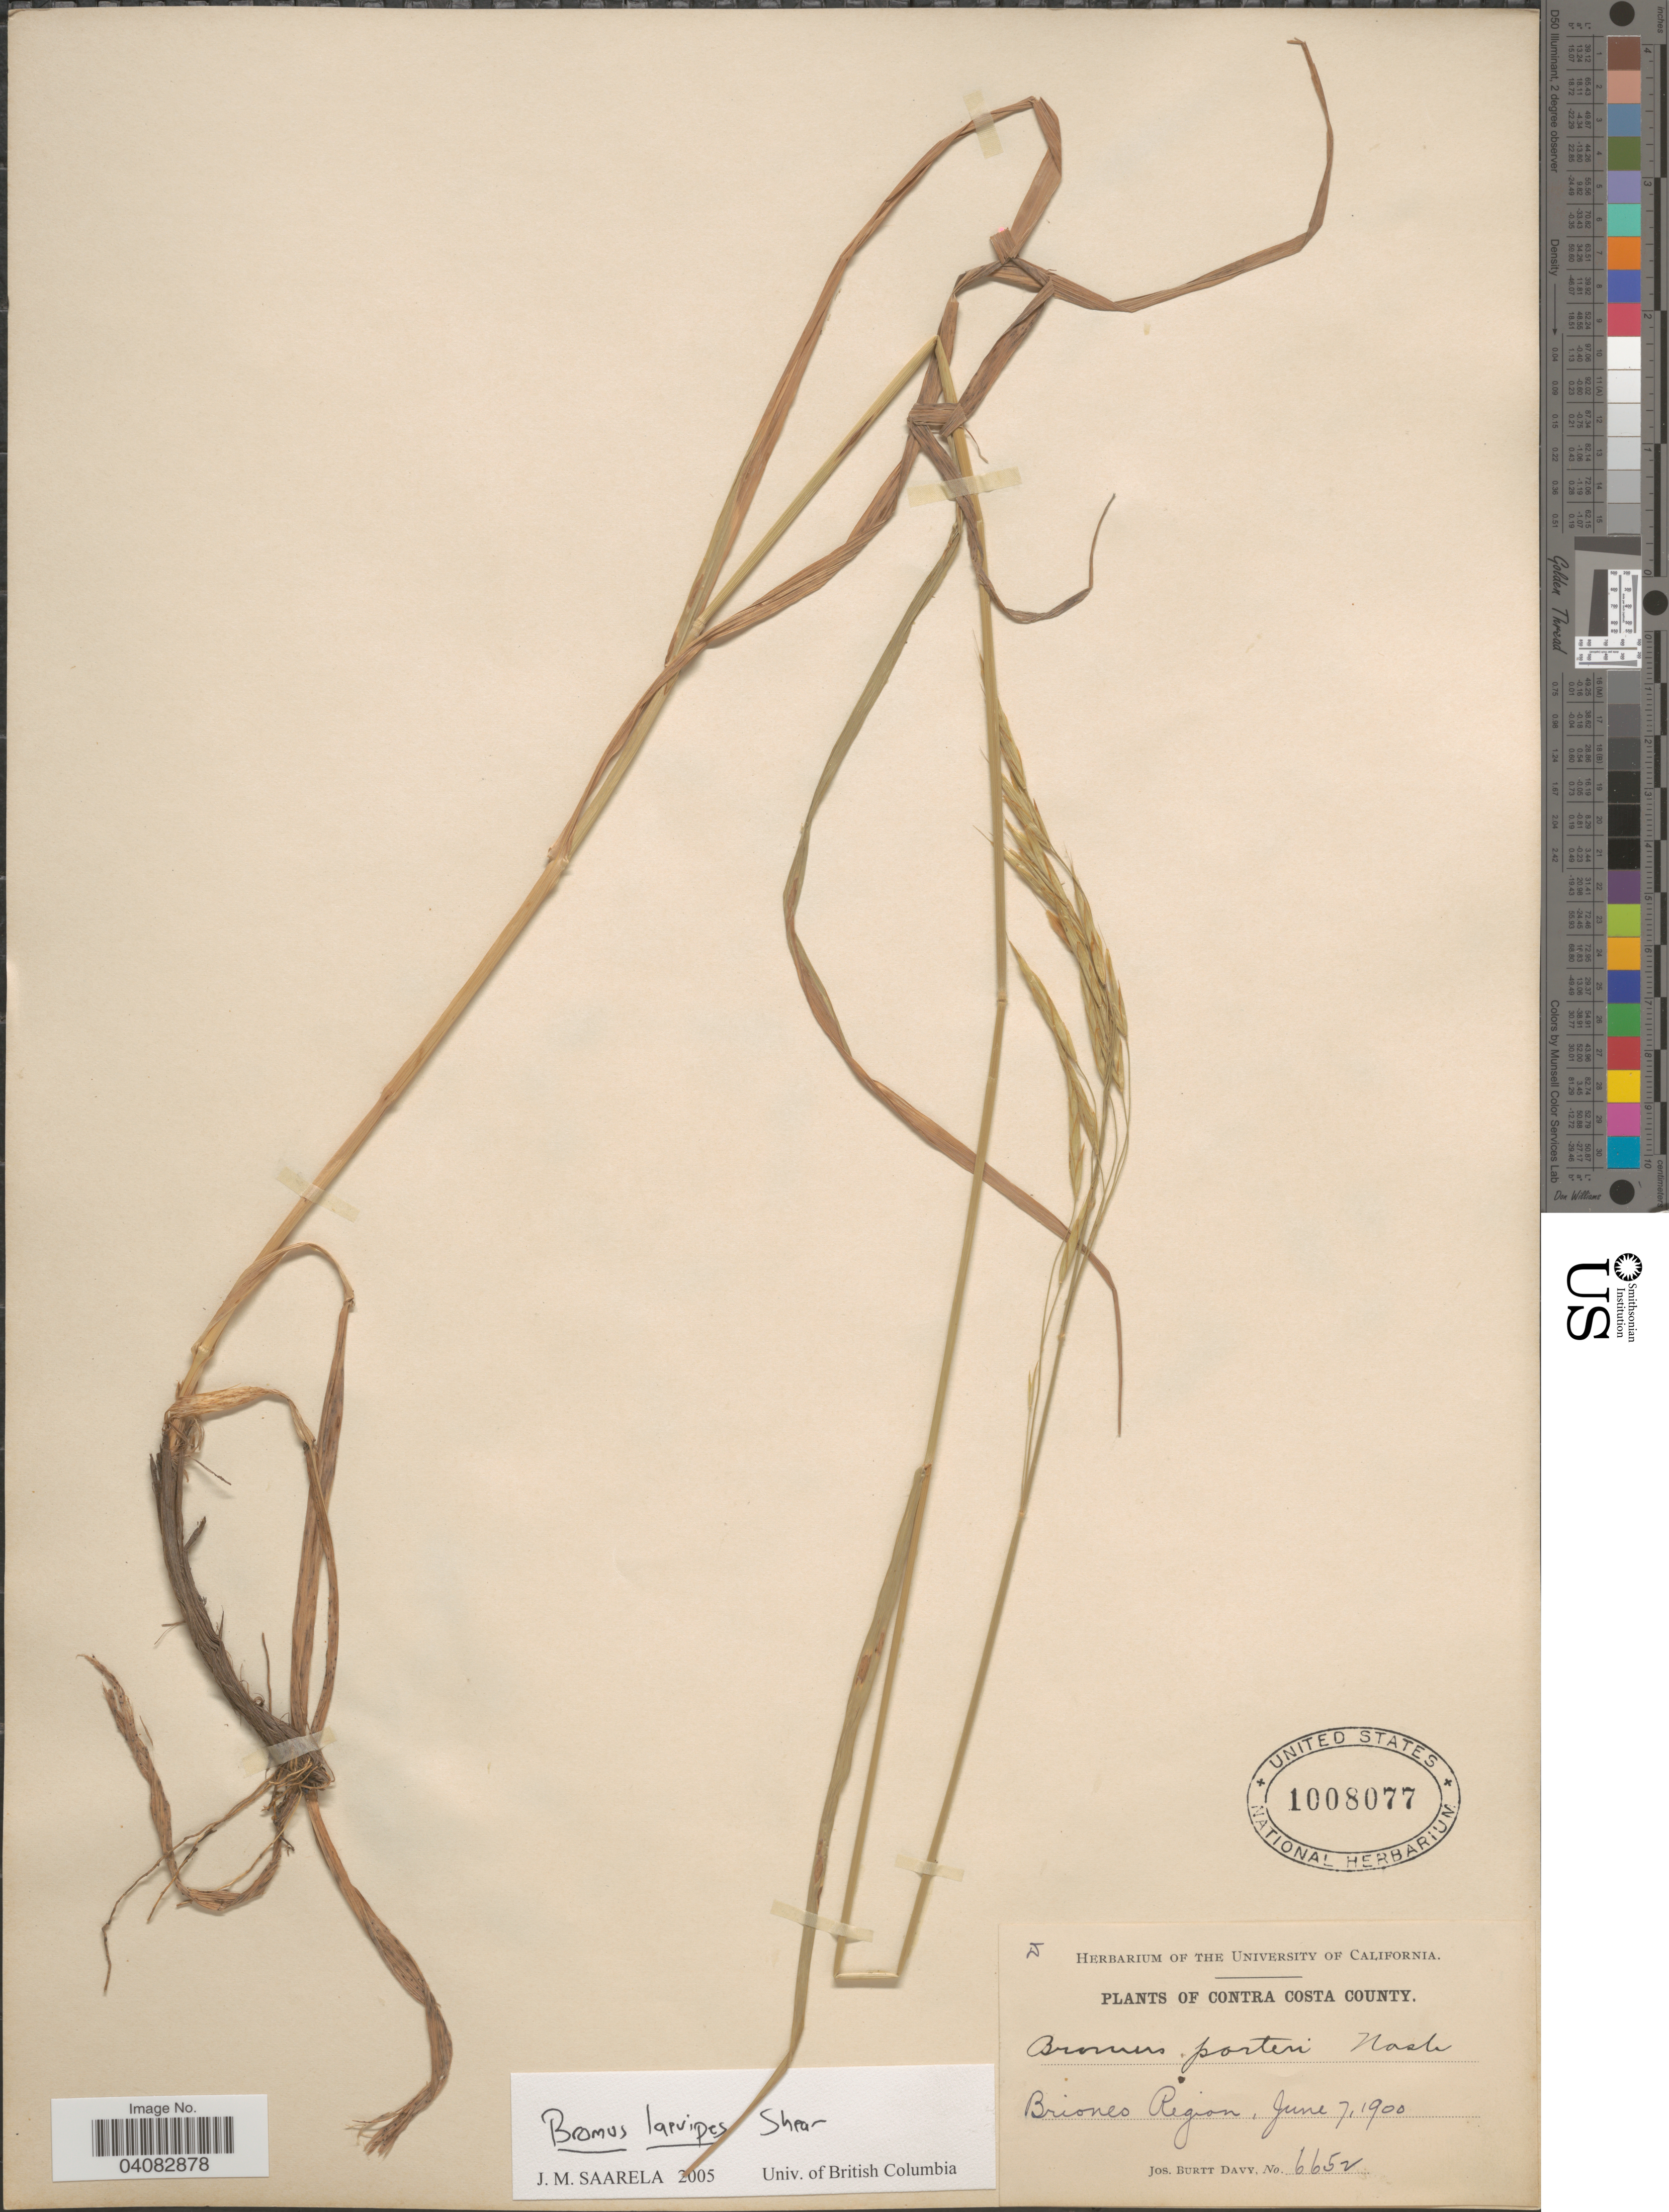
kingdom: Plantae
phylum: Tracheophyta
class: Liliopsida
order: Poales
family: Poaceae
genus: Bromus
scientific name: Bromus lanatipes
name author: (Shear) Rydb.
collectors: J. Burtt Davy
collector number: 6652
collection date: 1900-06-07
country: United States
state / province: California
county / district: Contra Costa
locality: Contra Costa County. Briones Region.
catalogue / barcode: US 1008077